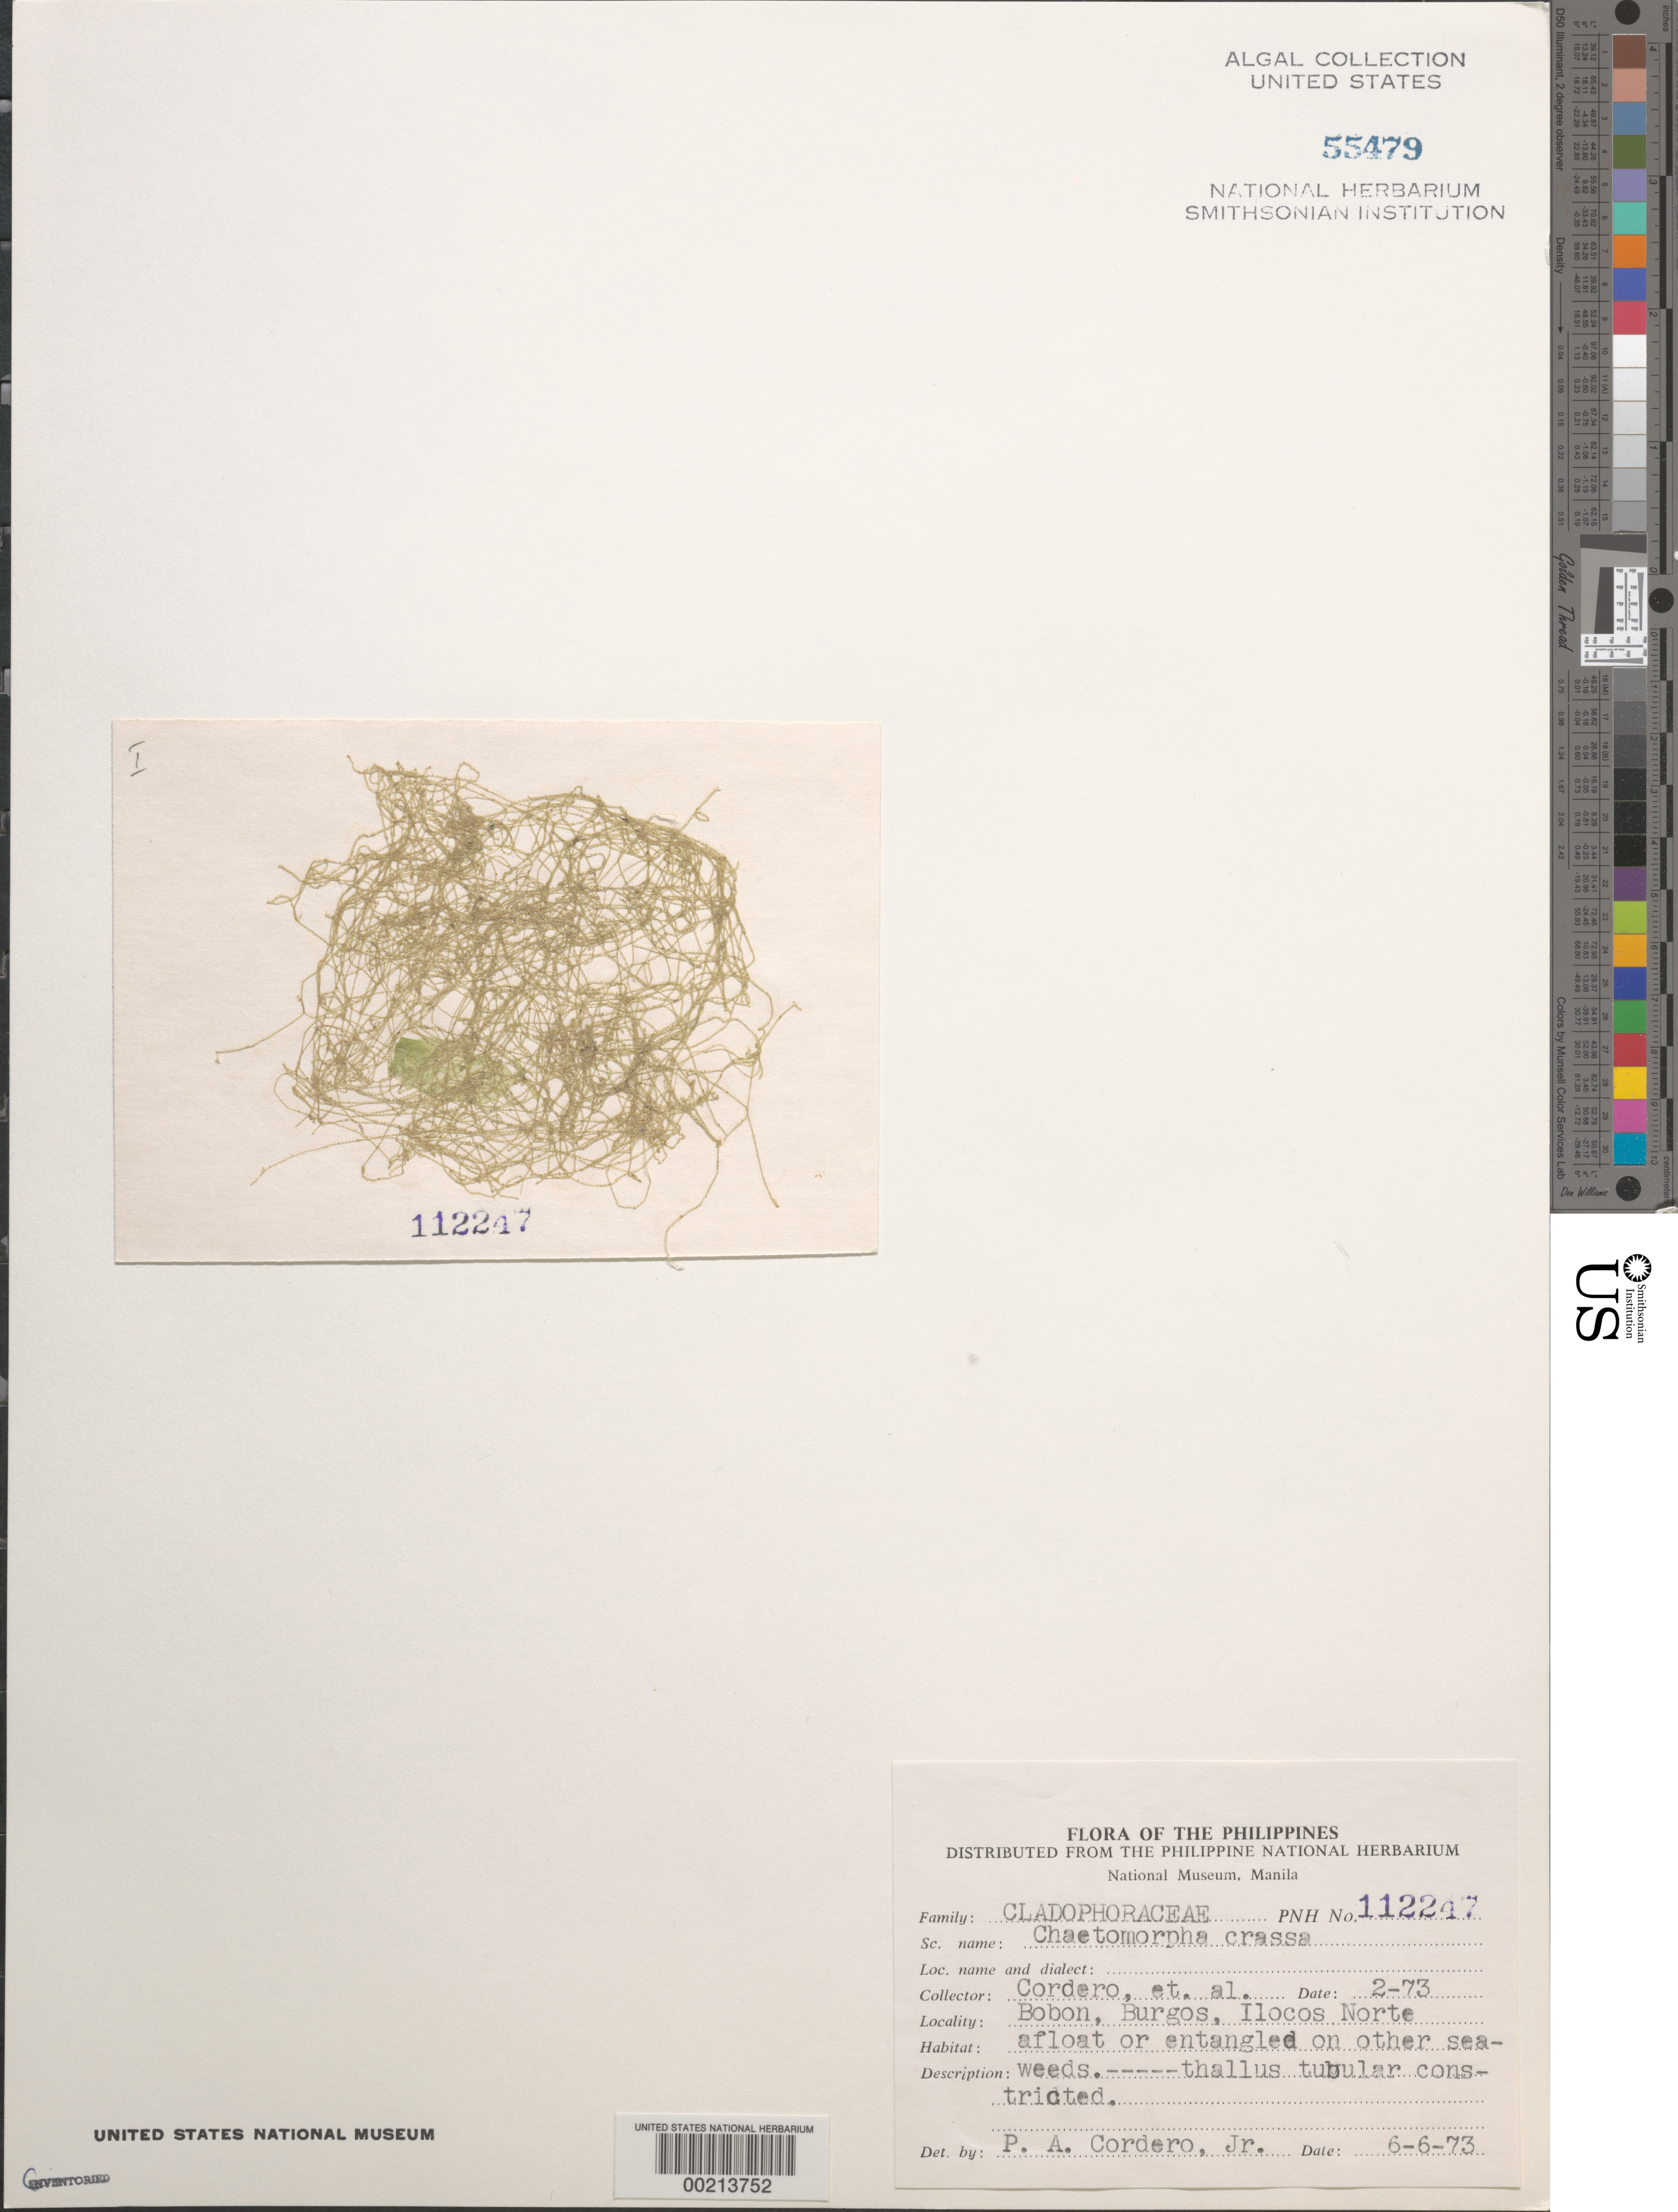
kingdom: Plantae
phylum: Chlorophyta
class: Ulvophyceae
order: Cladophorales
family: Cladophoraceae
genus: Chaetomorpha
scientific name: Chaetomorpha aerea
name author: (Dillwyn) Kütz.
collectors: P. A. Cordero et al.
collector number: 112247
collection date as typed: Feb 1973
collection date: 1973-02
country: Philippines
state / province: Ilocos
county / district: Ilocos Norte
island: Luzon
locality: Bobon, Burgos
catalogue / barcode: US 55479